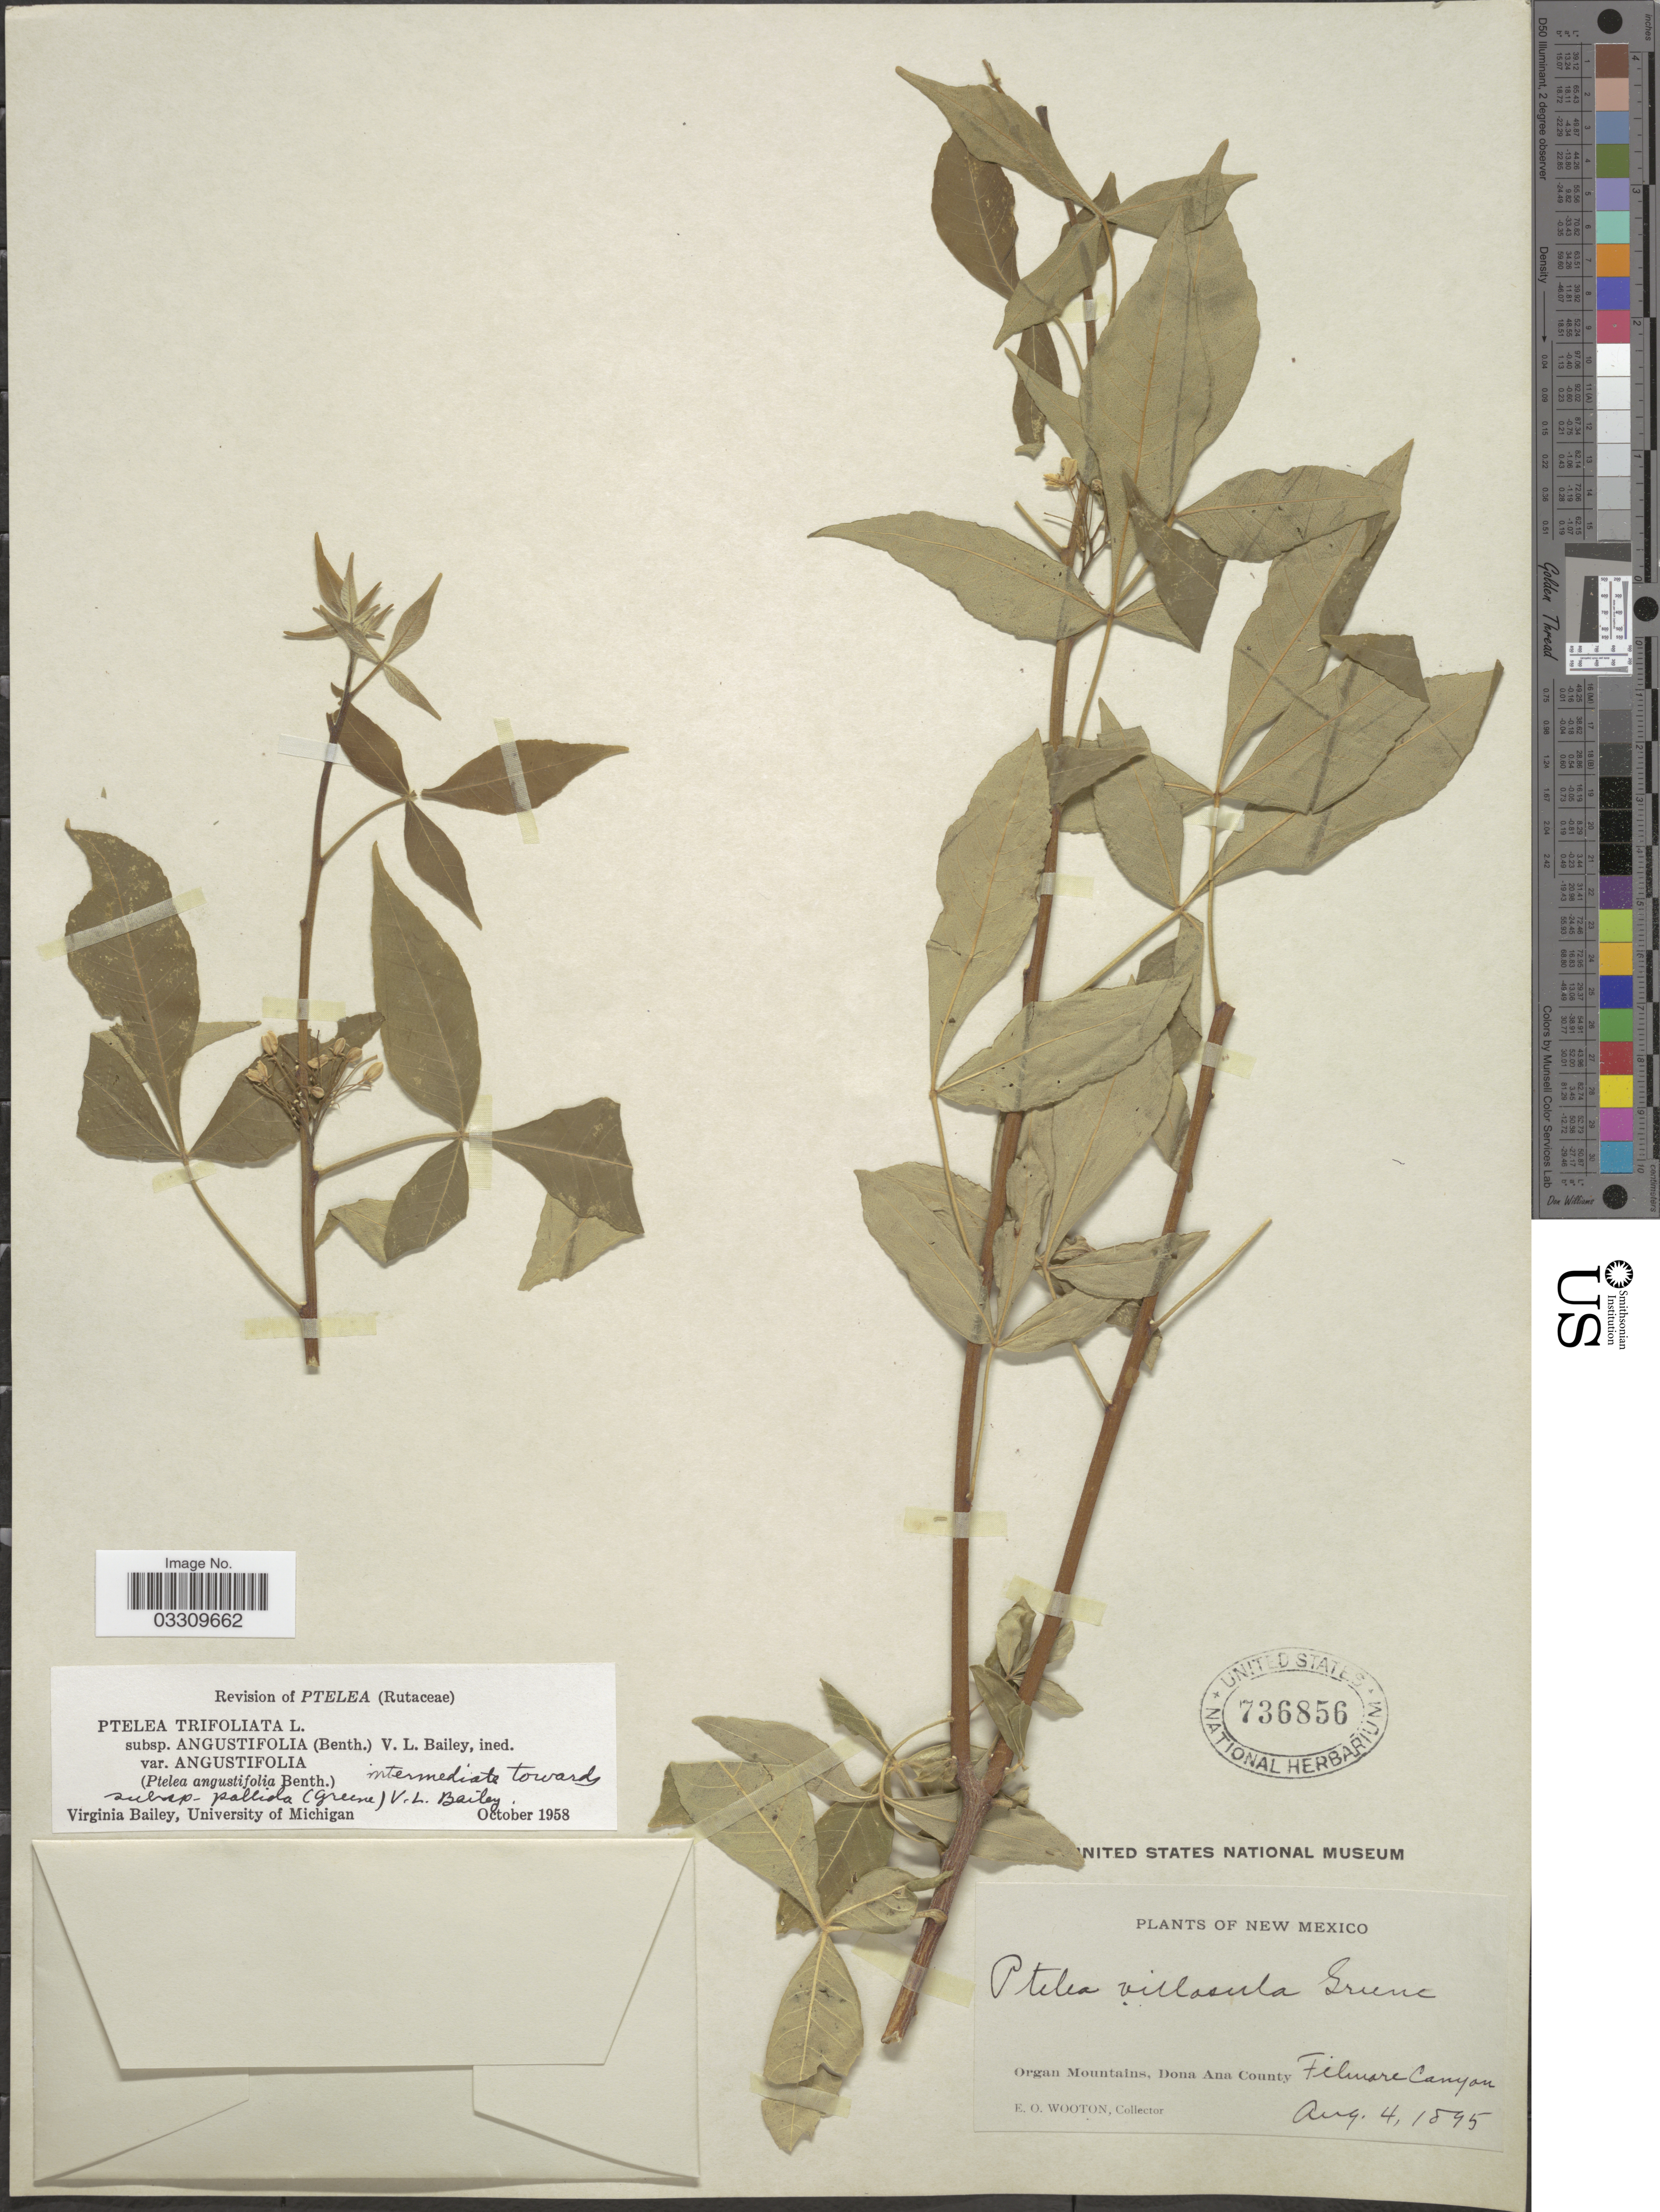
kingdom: Plantae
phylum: Tracheophyta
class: Magnoliopsida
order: Sapindales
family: Rutaceae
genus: Ptelea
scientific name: Ptelea trifoliata subsp. angustifolia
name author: (Benth.) V. L. Bailey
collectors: E. O. Wooton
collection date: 1895-08-04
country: United States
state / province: New Mexico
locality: Organ Mountains, Dona Ana County, Filmore Canyon.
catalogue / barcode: US 736856